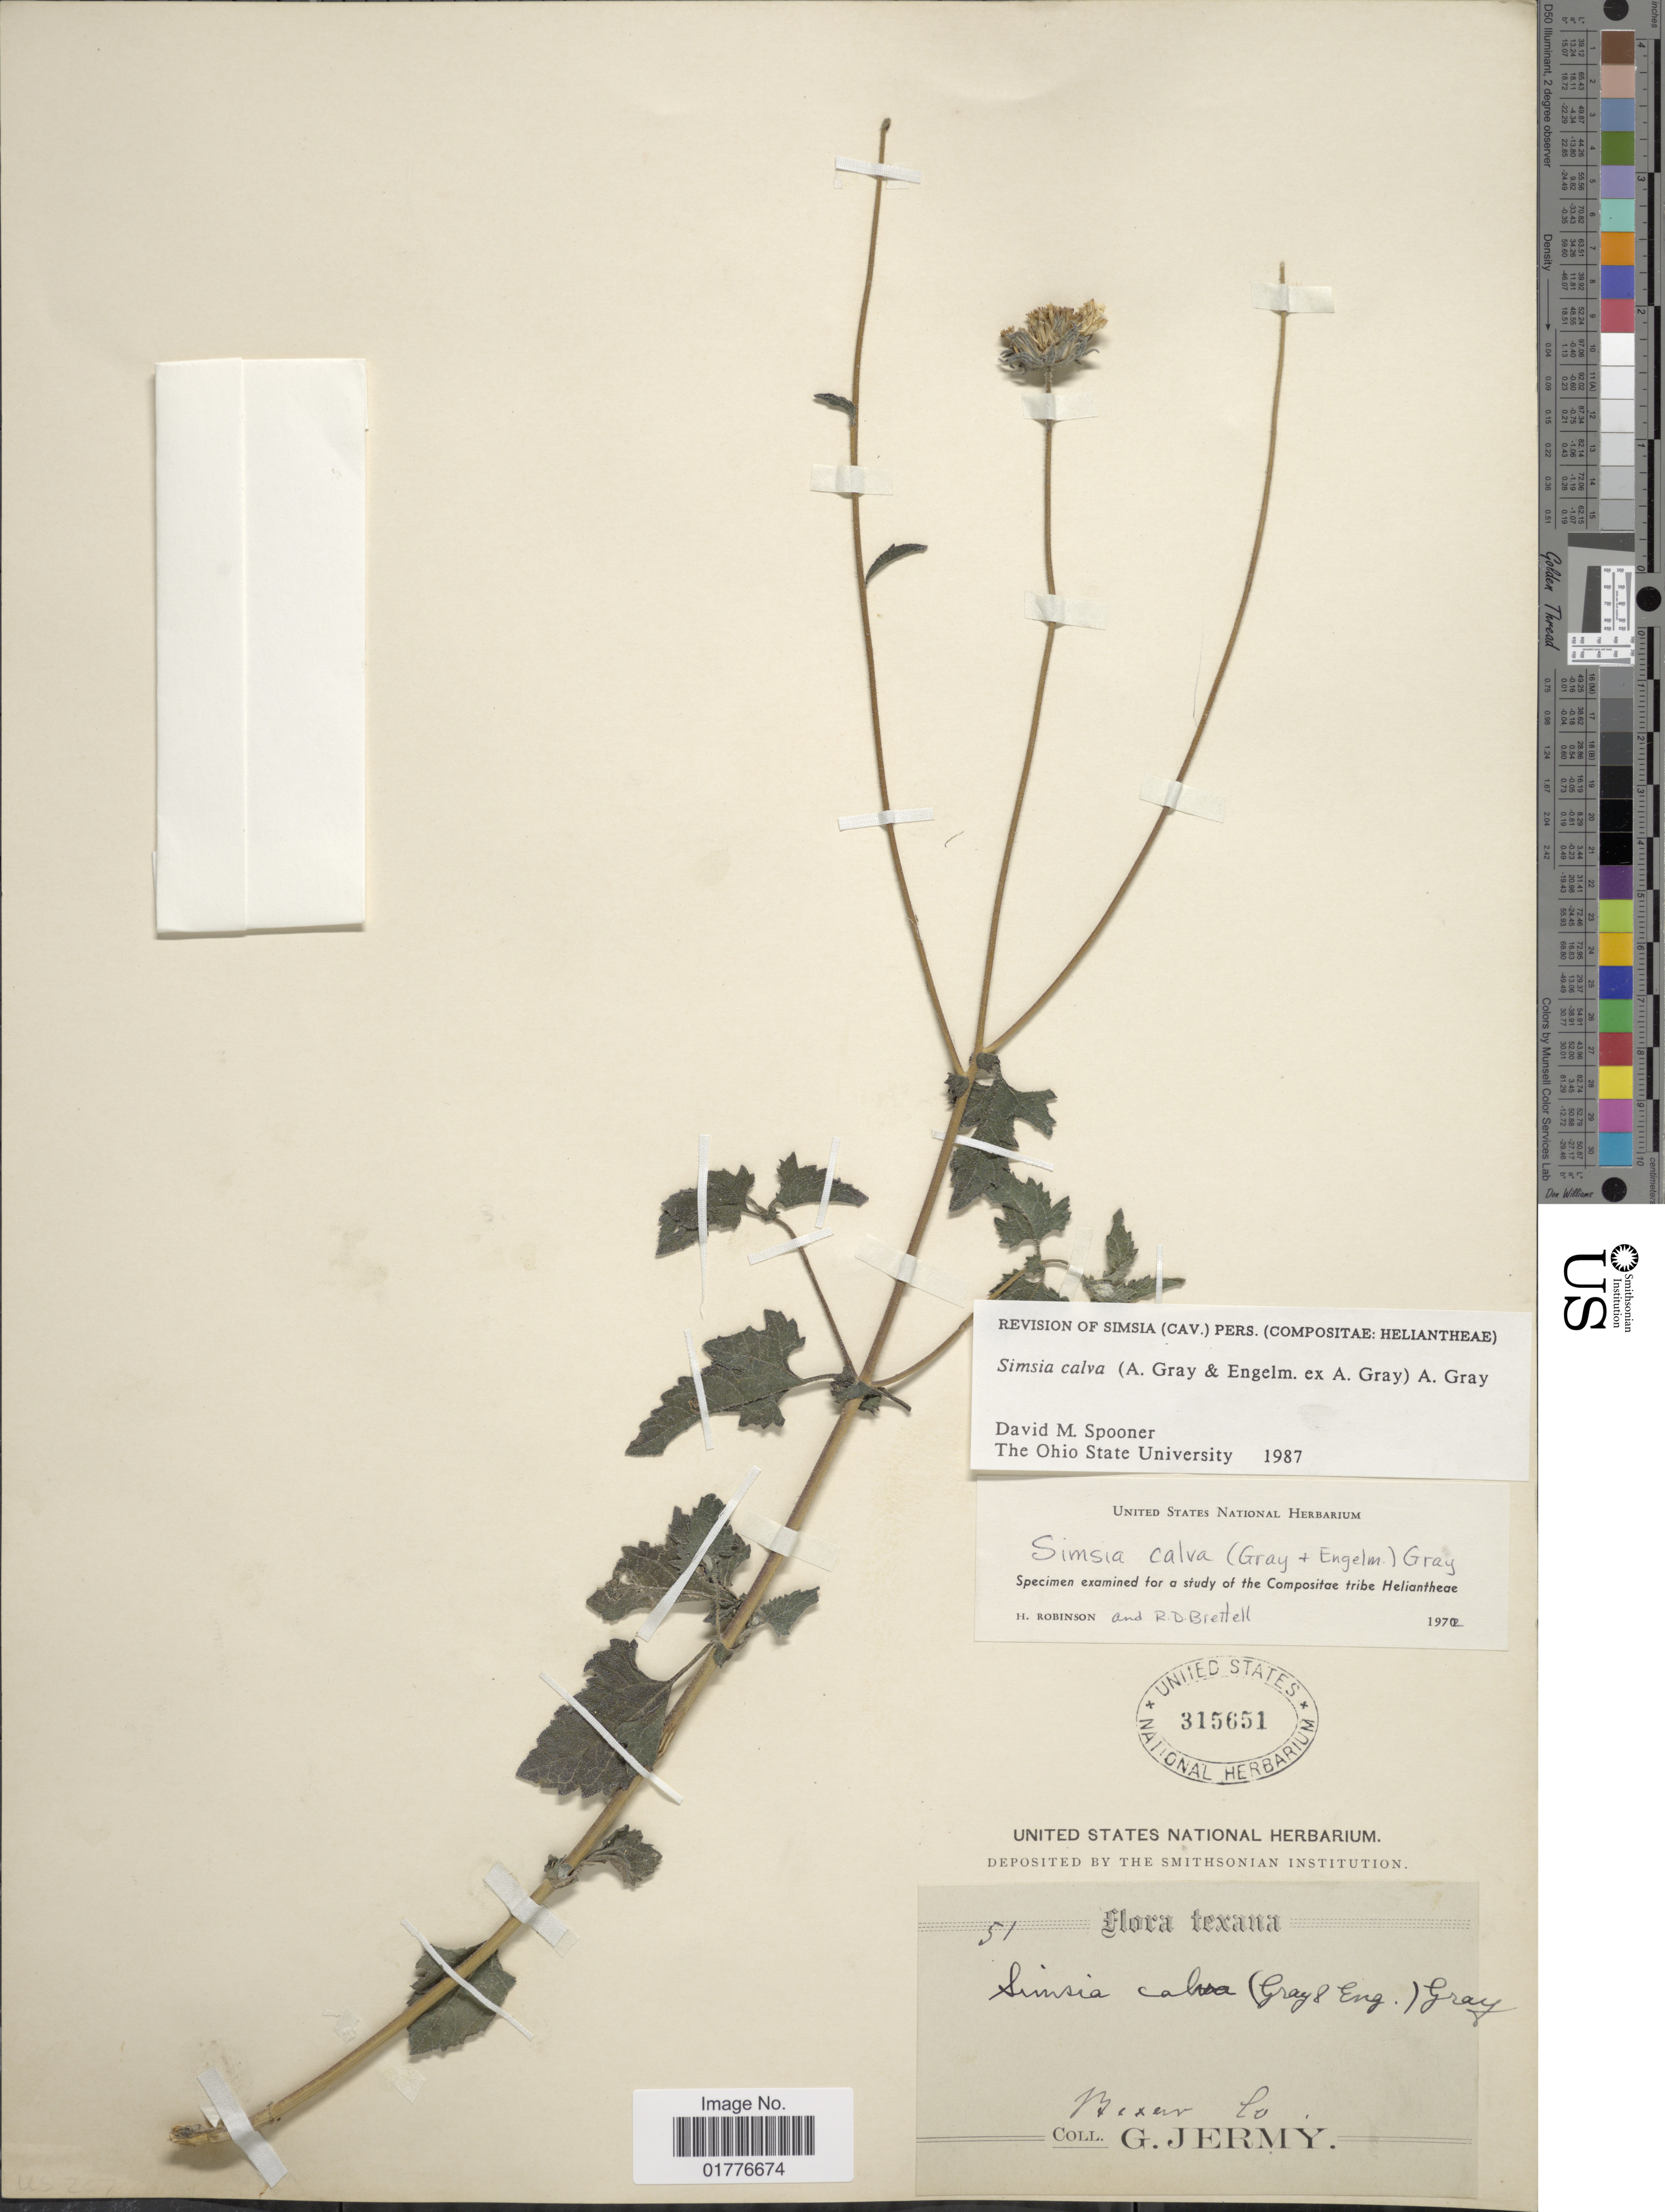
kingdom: Plantae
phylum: Tracheophyta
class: Magnoliopsida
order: Asterales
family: Asteraceae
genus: Simsia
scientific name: Simsia calva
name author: A. Gray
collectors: G. Jermy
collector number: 51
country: United States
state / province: Texas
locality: Bexar Co.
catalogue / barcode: US 315651